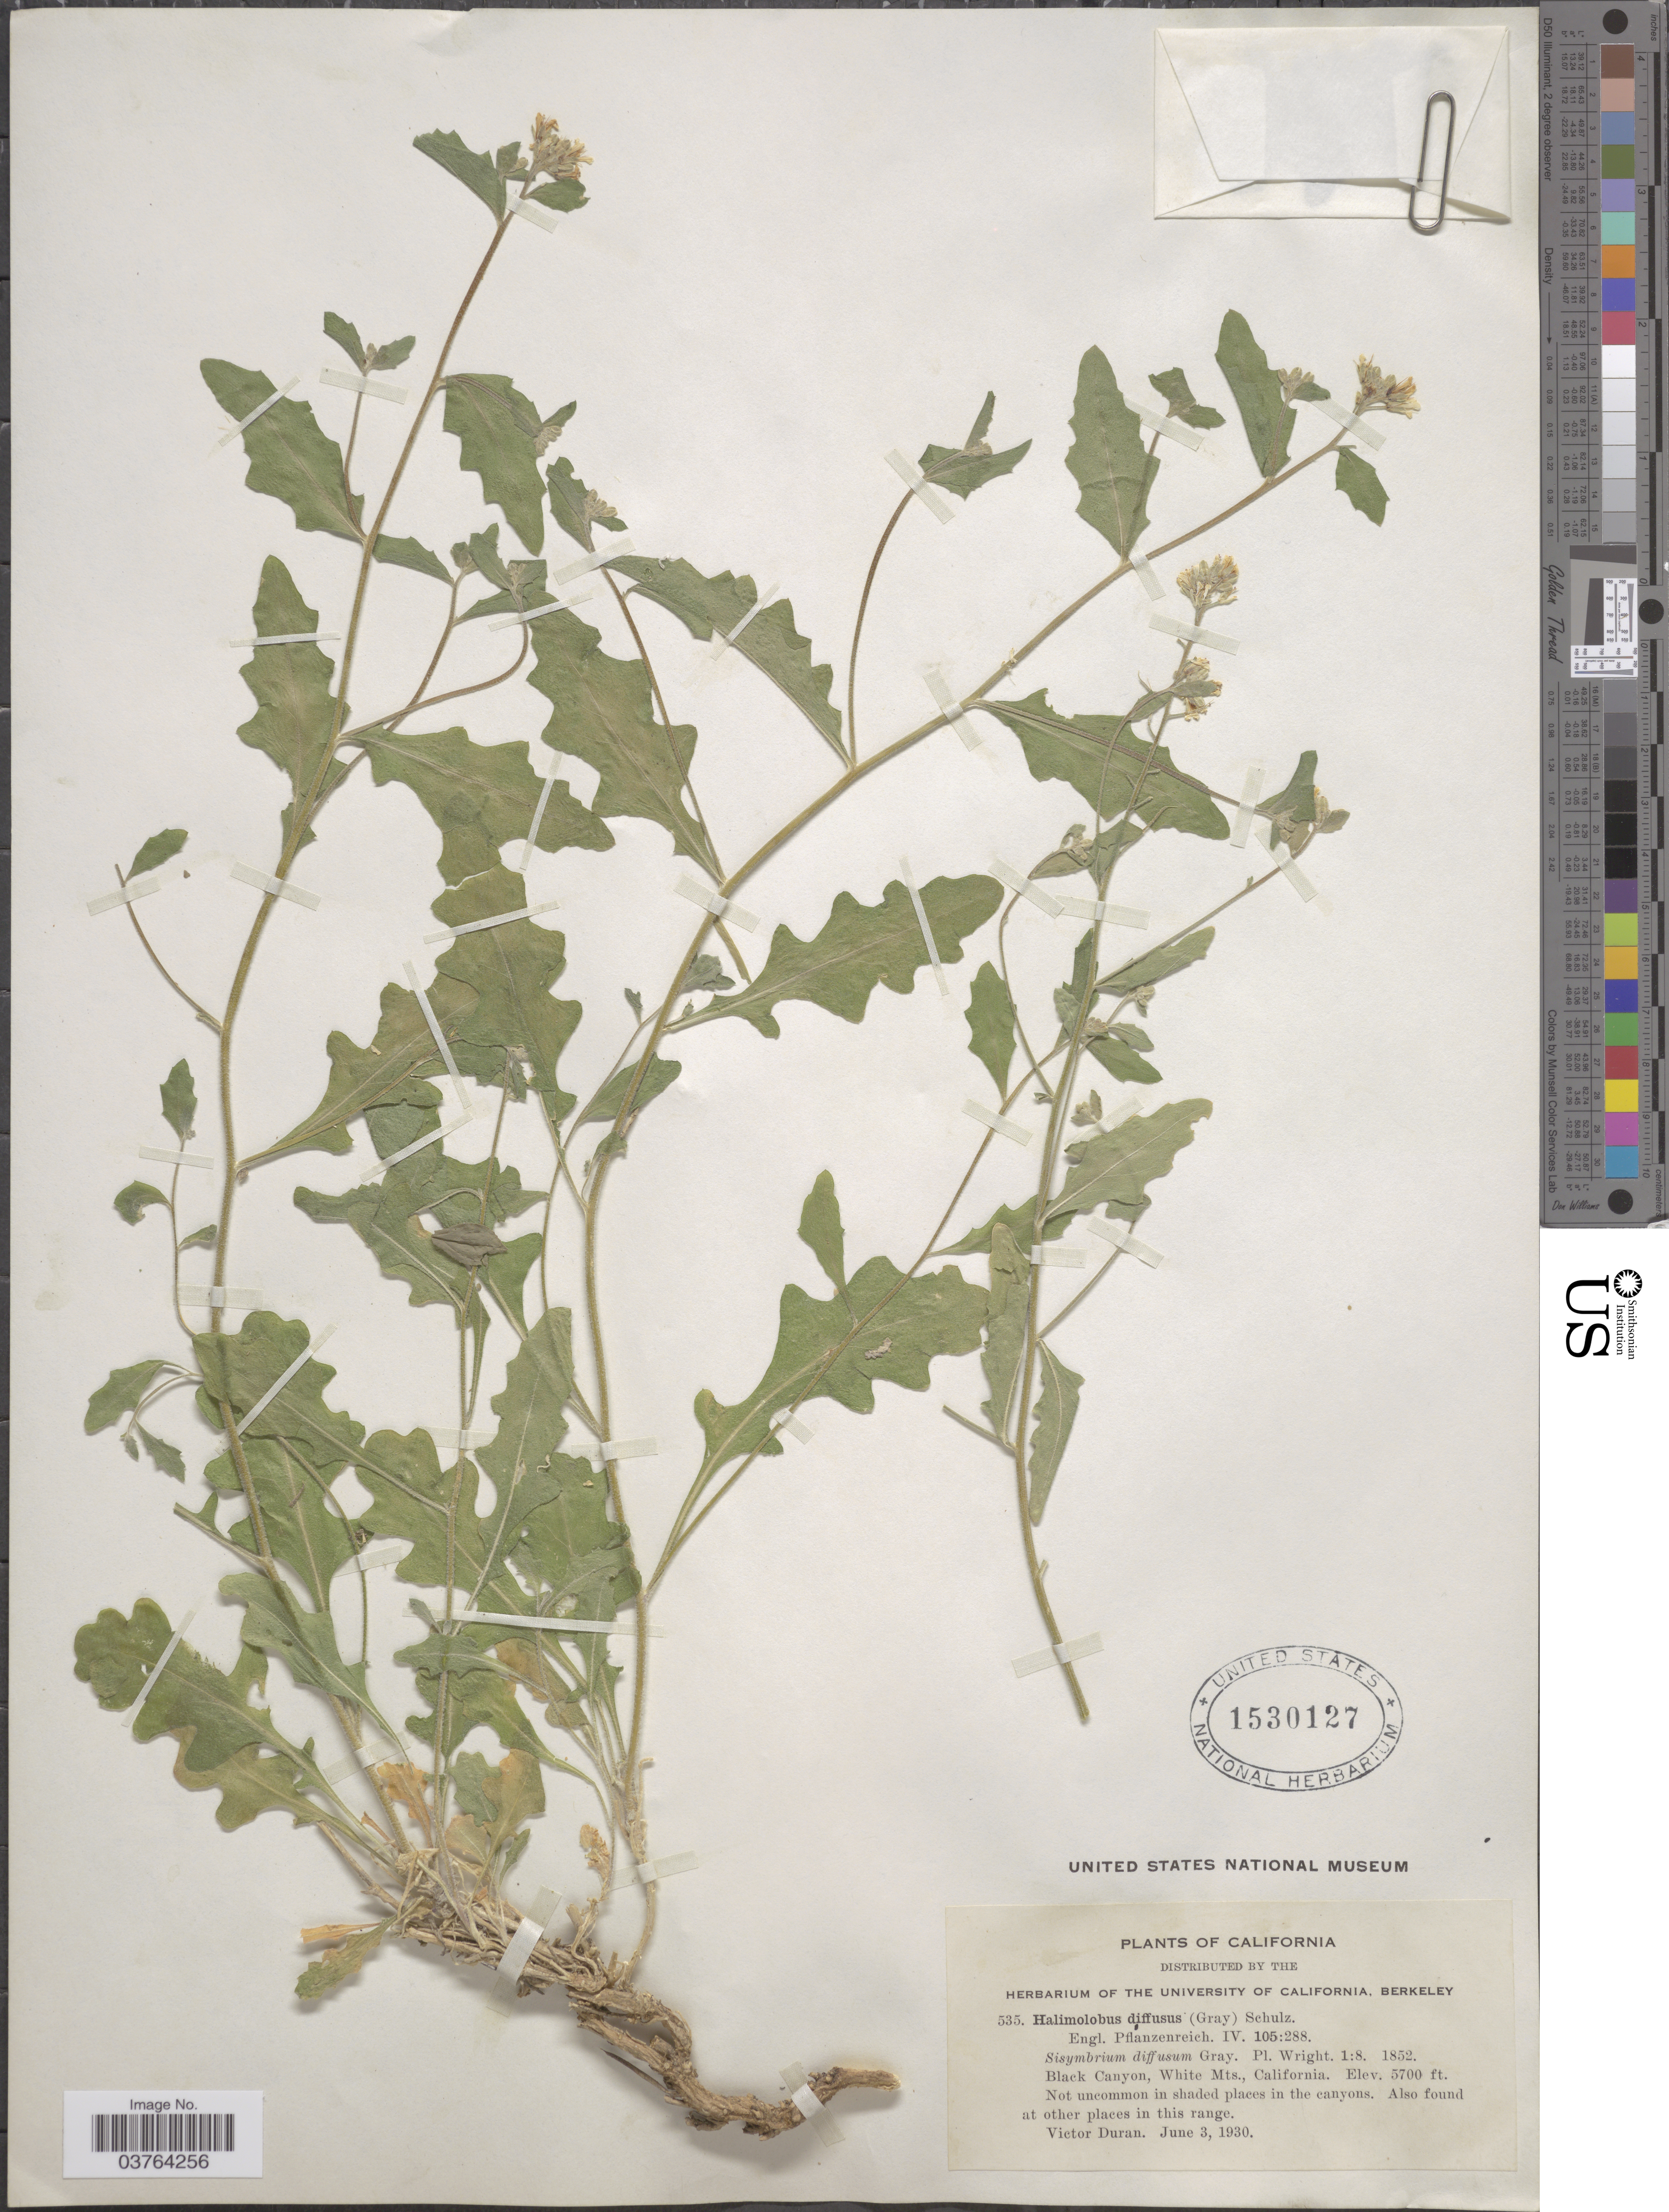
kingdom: Plantae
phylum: Tracheophyta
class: Magnoliopsida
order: Brassicales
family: Brassicaceae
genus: Halimolobos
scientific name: Halimolobos diffusa var. jaegeri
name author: (A. Gray) Rollins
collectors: V. Duran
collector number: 535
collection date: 1930-06-03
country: United States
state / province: California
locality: Black Canyon, White Mts.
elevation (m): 1737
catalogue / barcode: US 1530127